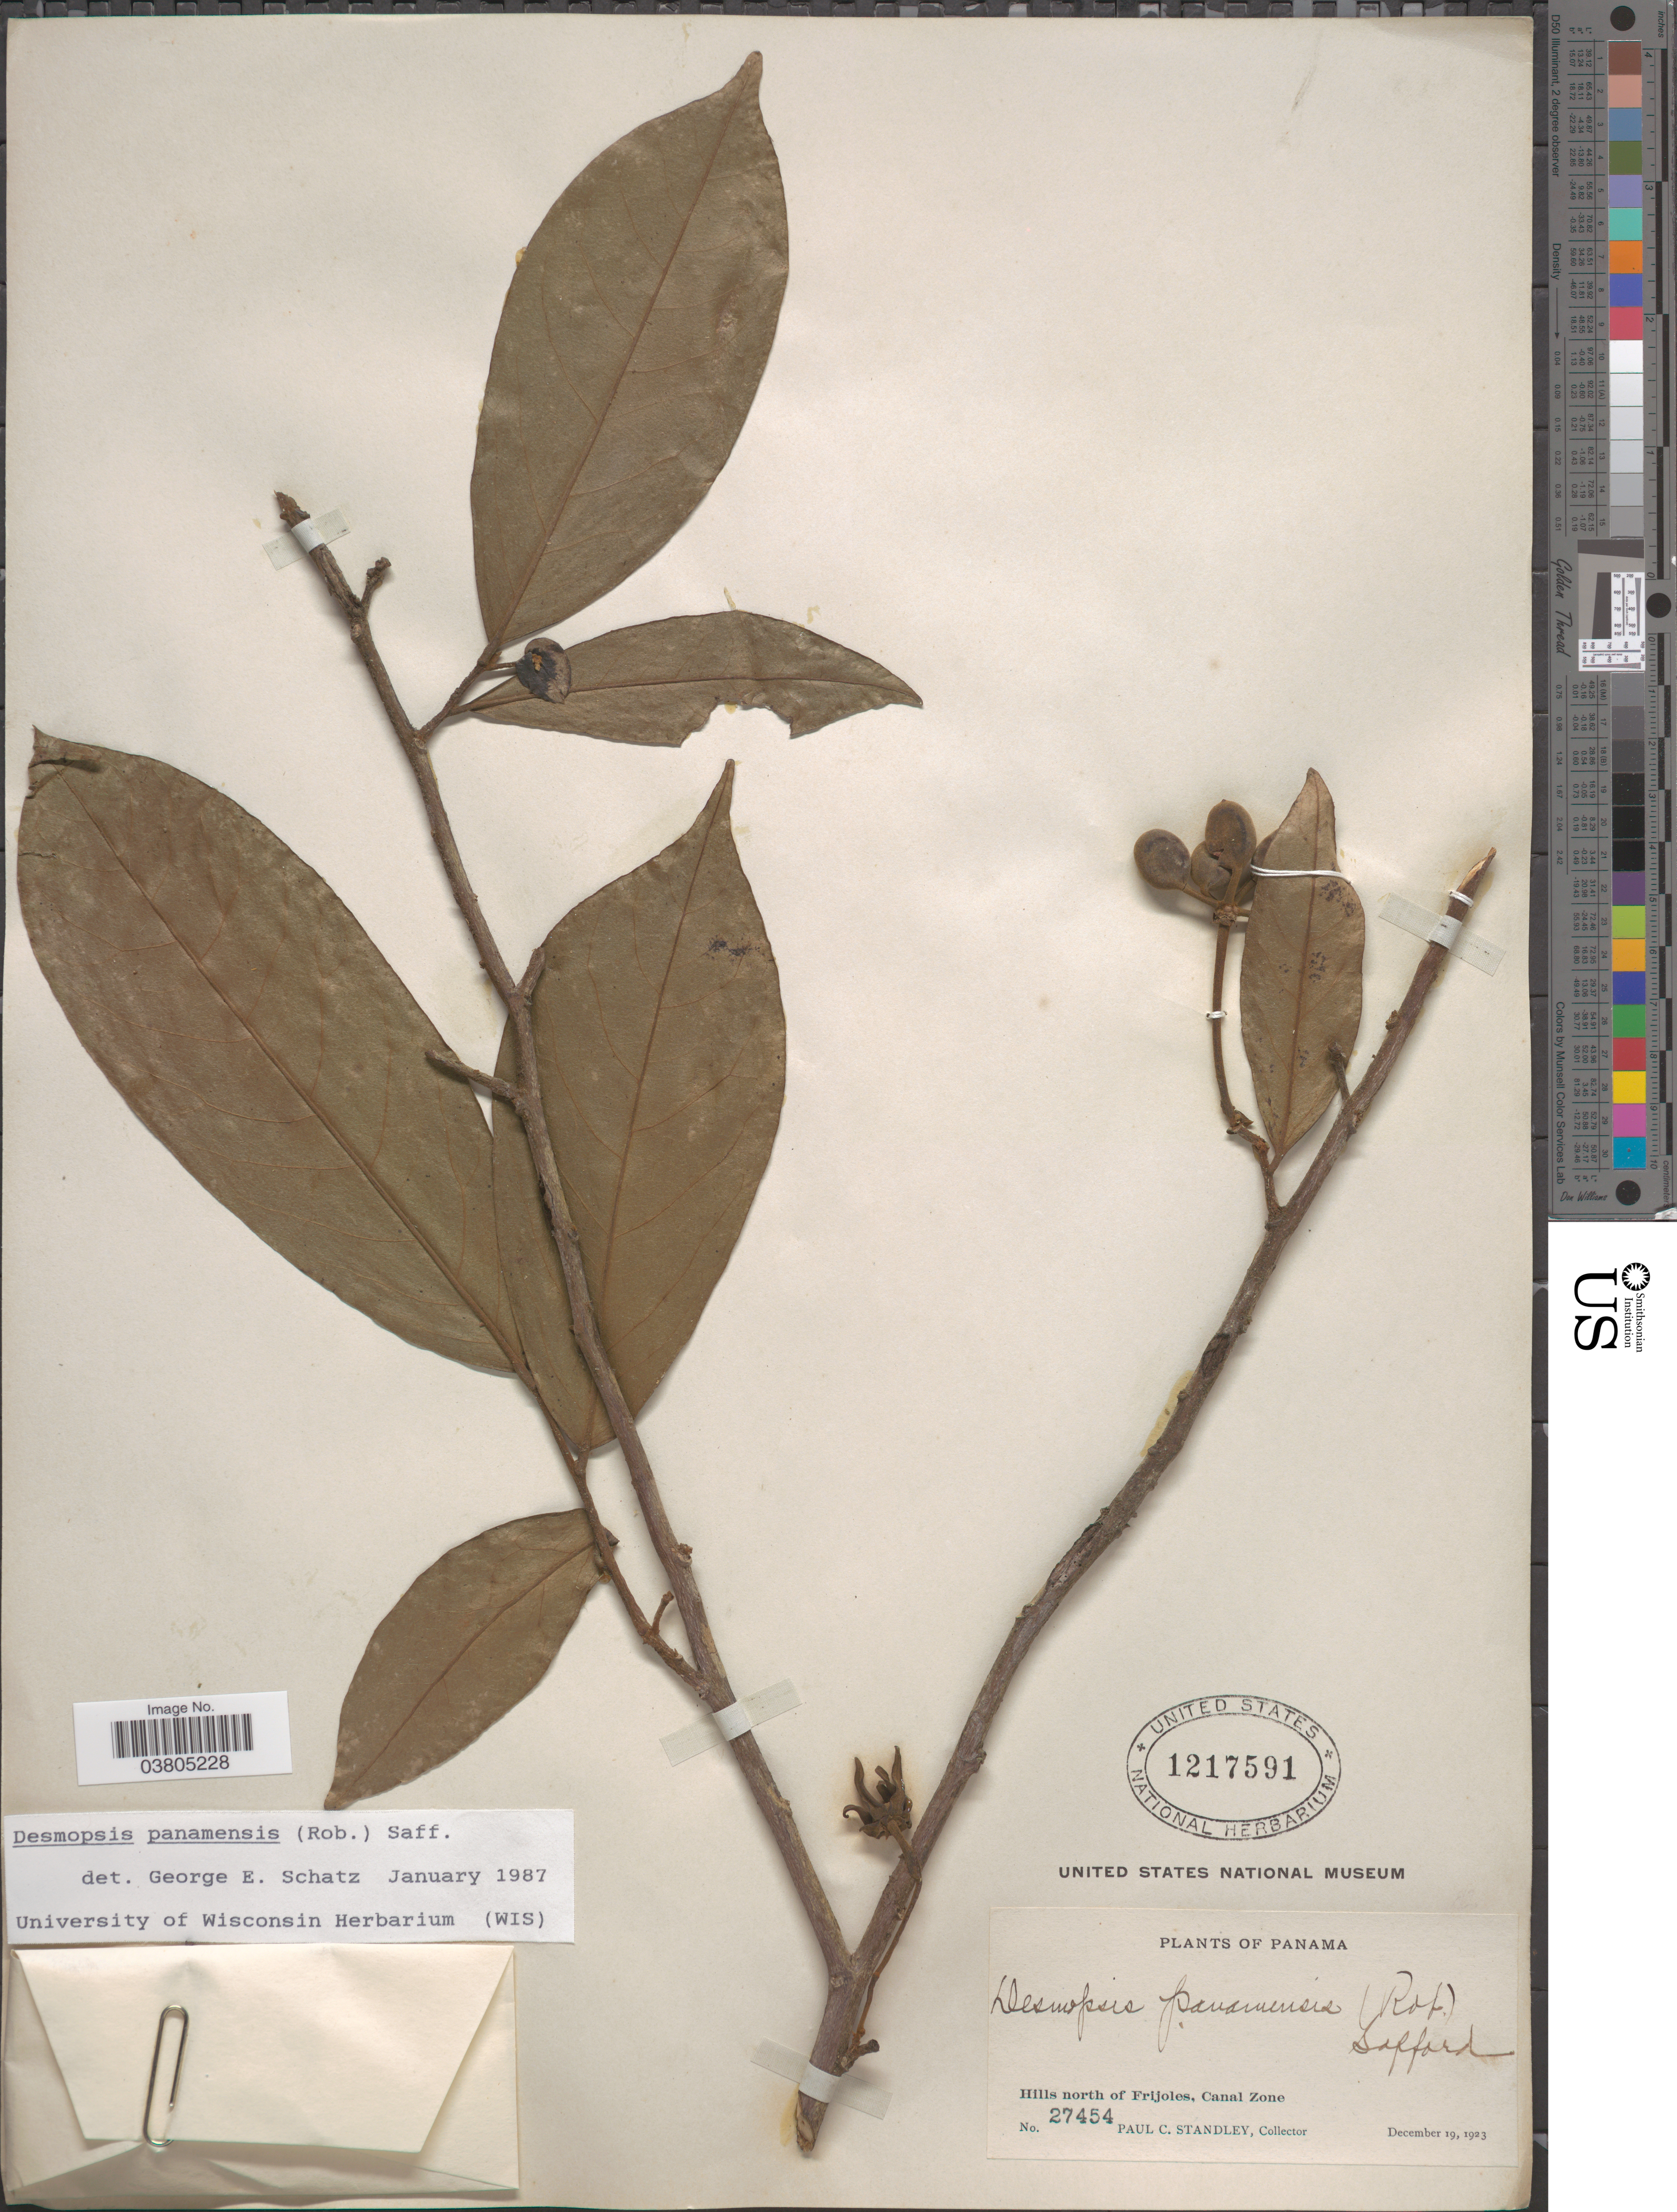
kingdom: Plantae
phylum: Tracheophyta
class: Magnoliopsida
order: Magnoliales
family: Annonaceae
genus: Desmopsis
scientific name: Desmopsis panamensis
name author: (B.L. Rob.) Saff.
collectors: P. C. Standley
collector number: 27454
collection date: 1923-12-19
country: Panama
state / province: Colón / Panamá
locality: Hills north of Frijoles, Canal Zone.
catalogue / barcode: US 1217591